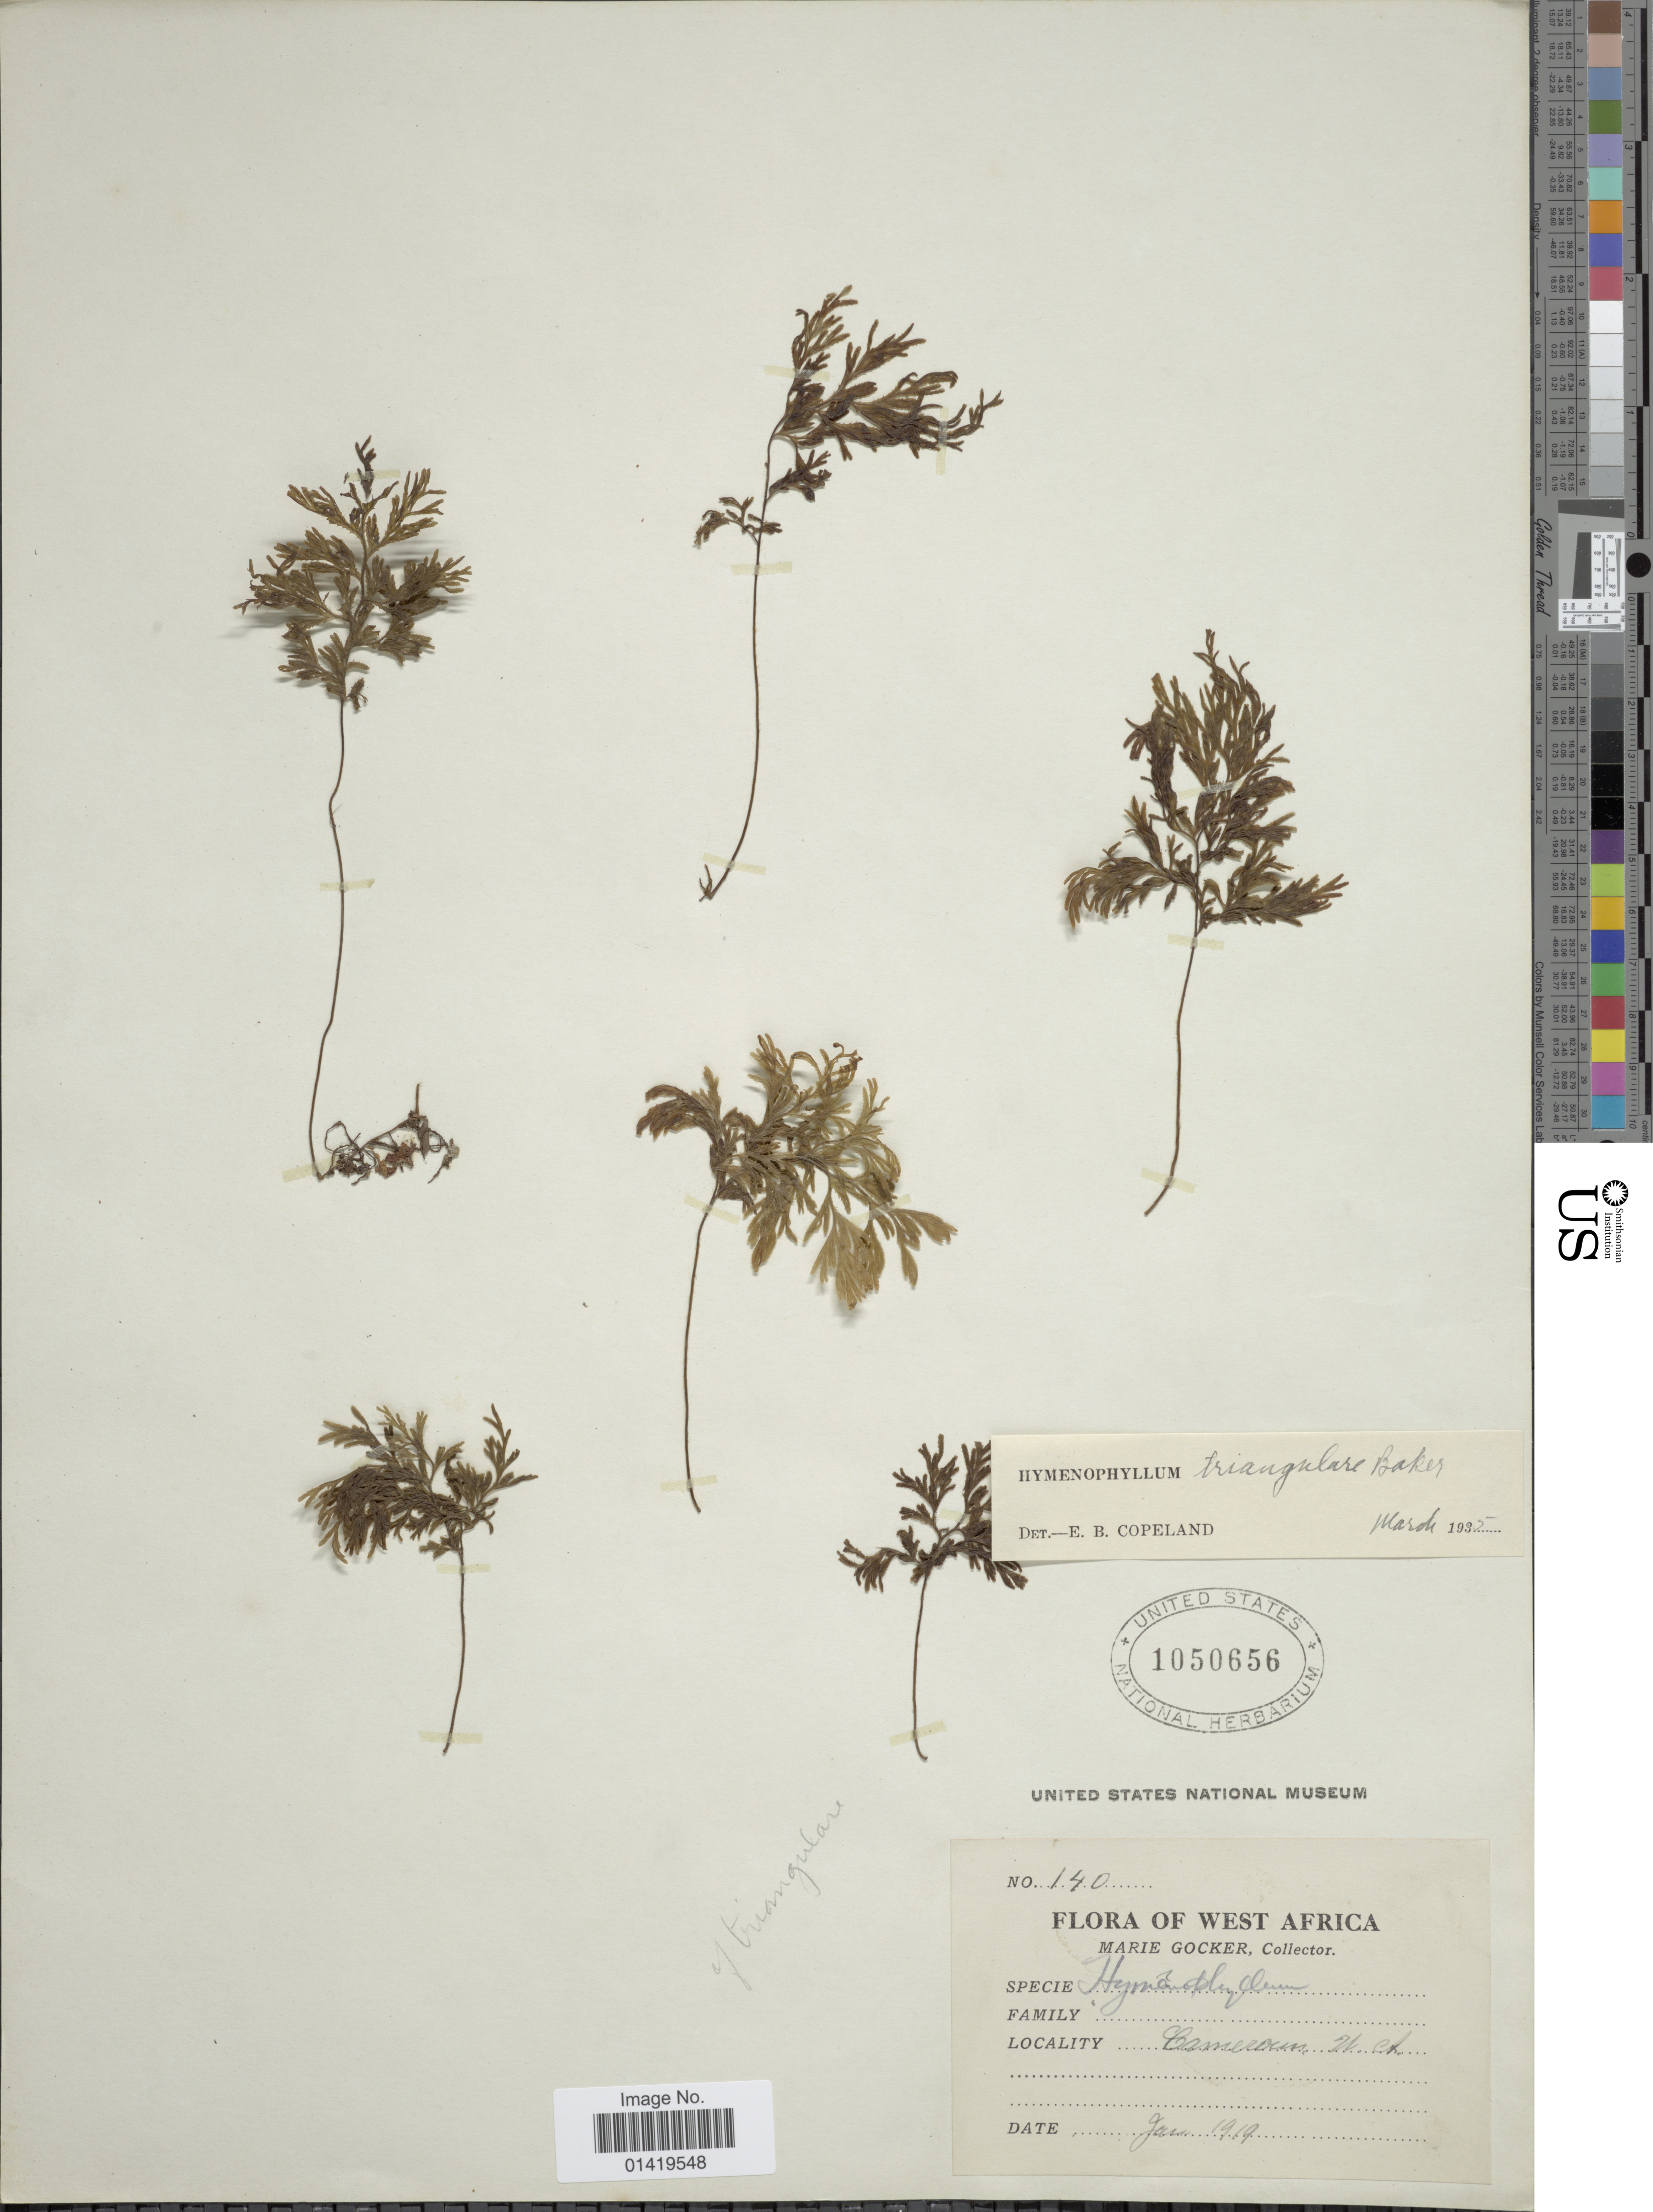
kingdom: Plantae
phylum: Tracheophyta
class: Polypodiopsida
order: Hymenophyllales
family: Hymenophyllaceae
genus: Hymenophyllum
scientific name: Hymenophyllum triangulare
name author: Baker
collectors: M. Gocker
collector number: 140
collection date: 1919-01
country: Cameroon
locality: West Africa Cameroun W.A.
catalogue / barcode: US 1050656